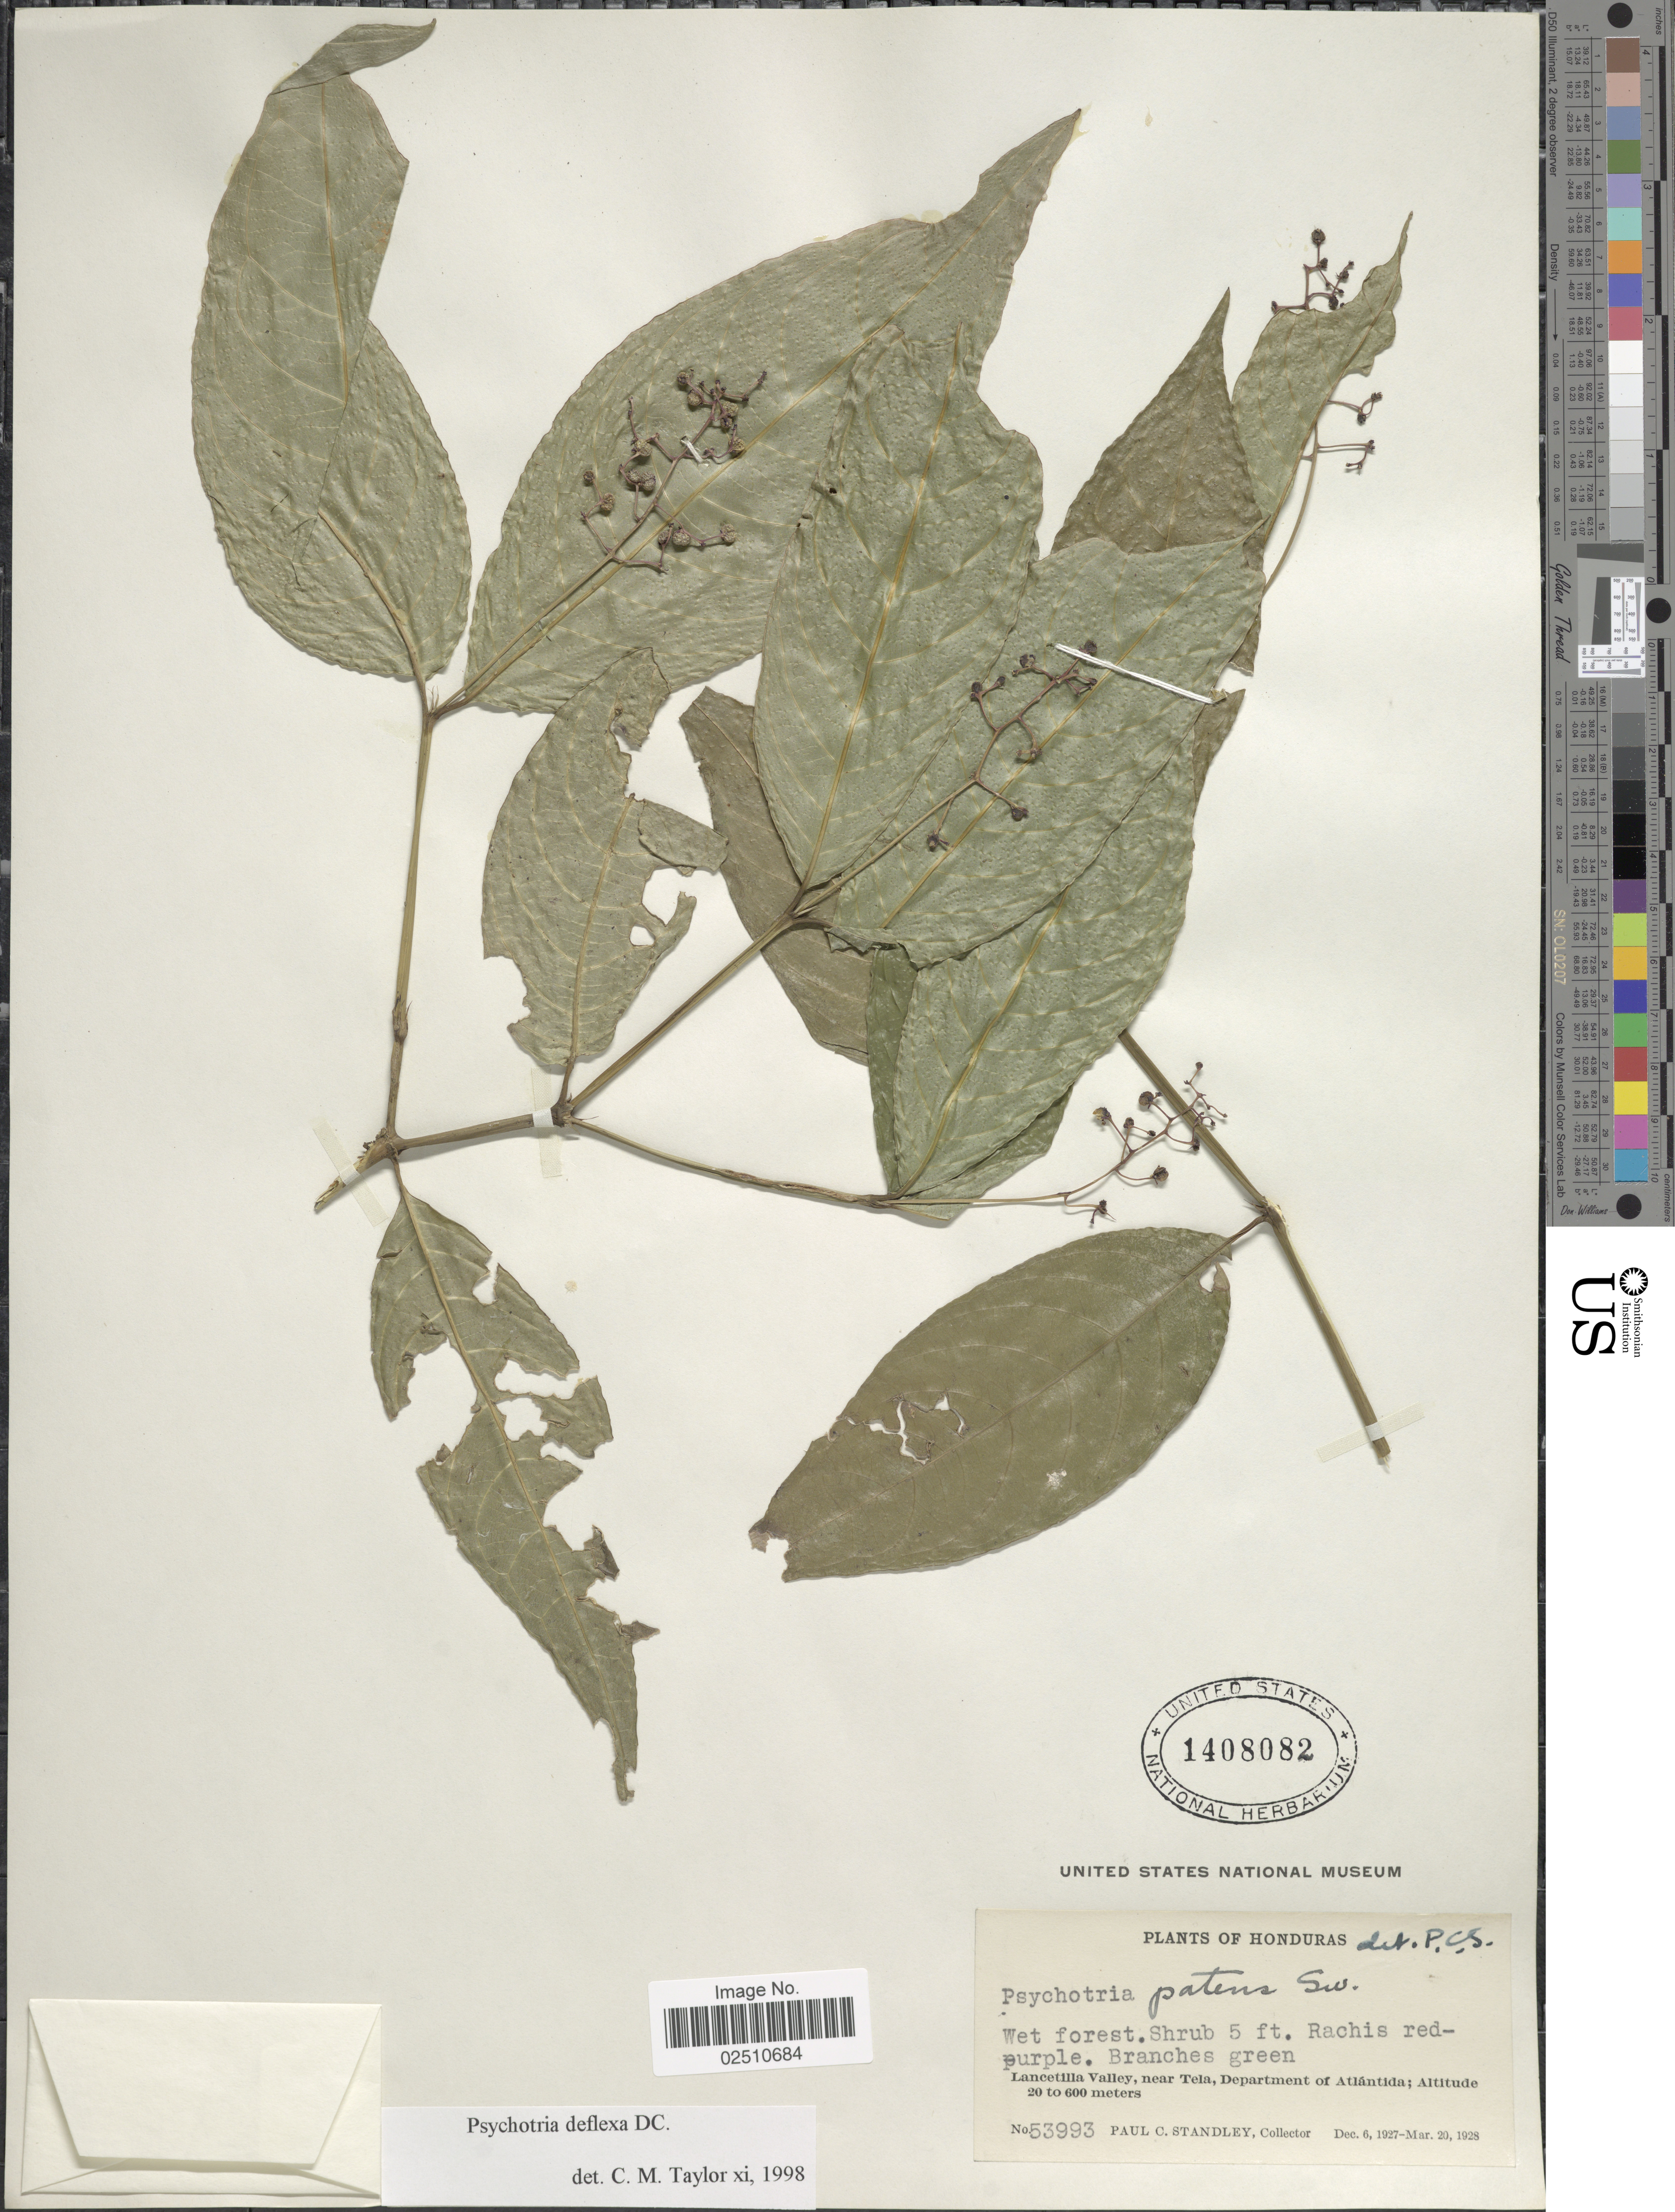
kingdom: Plantae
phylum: Tracheophyta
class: Magnoliopsida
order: Gentianales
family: Rubiaceae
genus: Psychotria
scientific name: Psychotria deflexa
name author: DC.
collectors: P. C. Standley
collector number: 53993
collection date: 1927-12-06/1928-03-20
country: Honduras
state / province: Atlántida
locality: Lancetilla Valley, near Tela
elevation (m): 20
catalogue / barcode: US 1408082